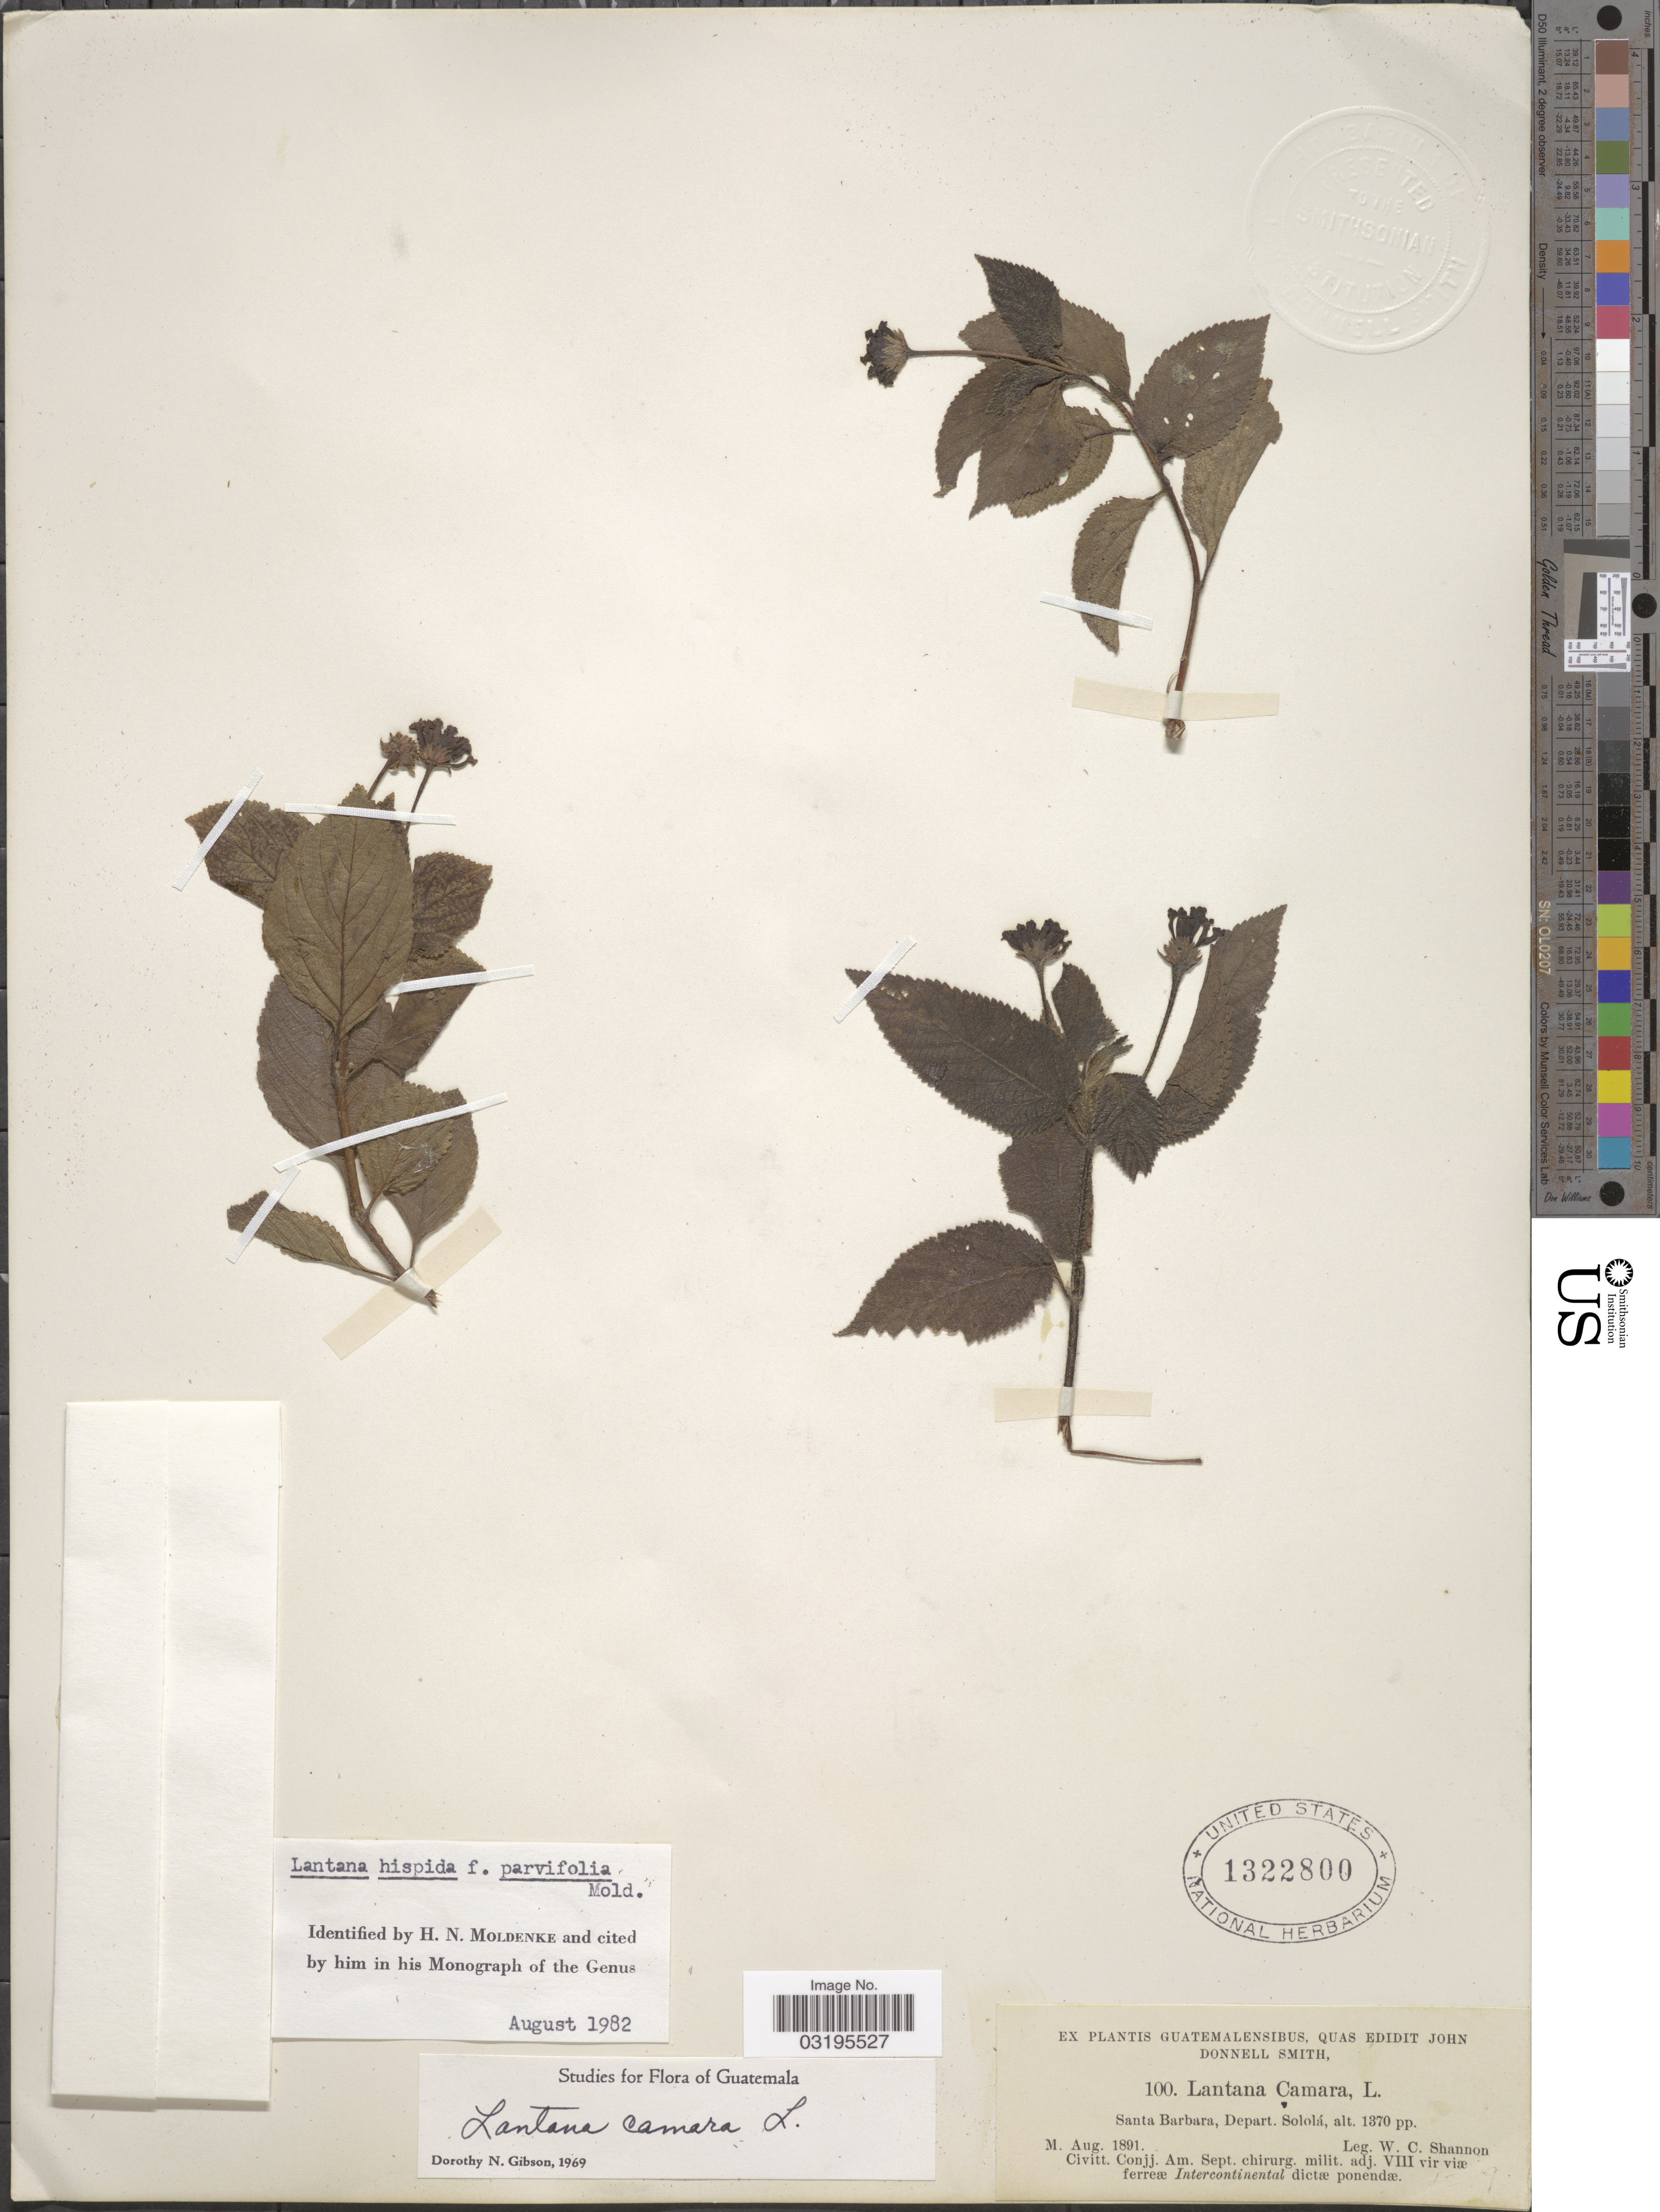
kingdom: Plantae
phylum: Tracheophyta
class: Magnoliopsida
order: Lamiales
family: Verbenaceae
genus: Lantana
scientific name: Lantana hispida f. parvifolia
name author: Kunth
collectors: W. C. Shannon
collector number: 100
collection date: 1891-08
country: Guatemala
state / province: Sololá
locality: Santa Barbara, Depart. Sololá.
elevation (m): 418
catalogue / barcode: US 1322800